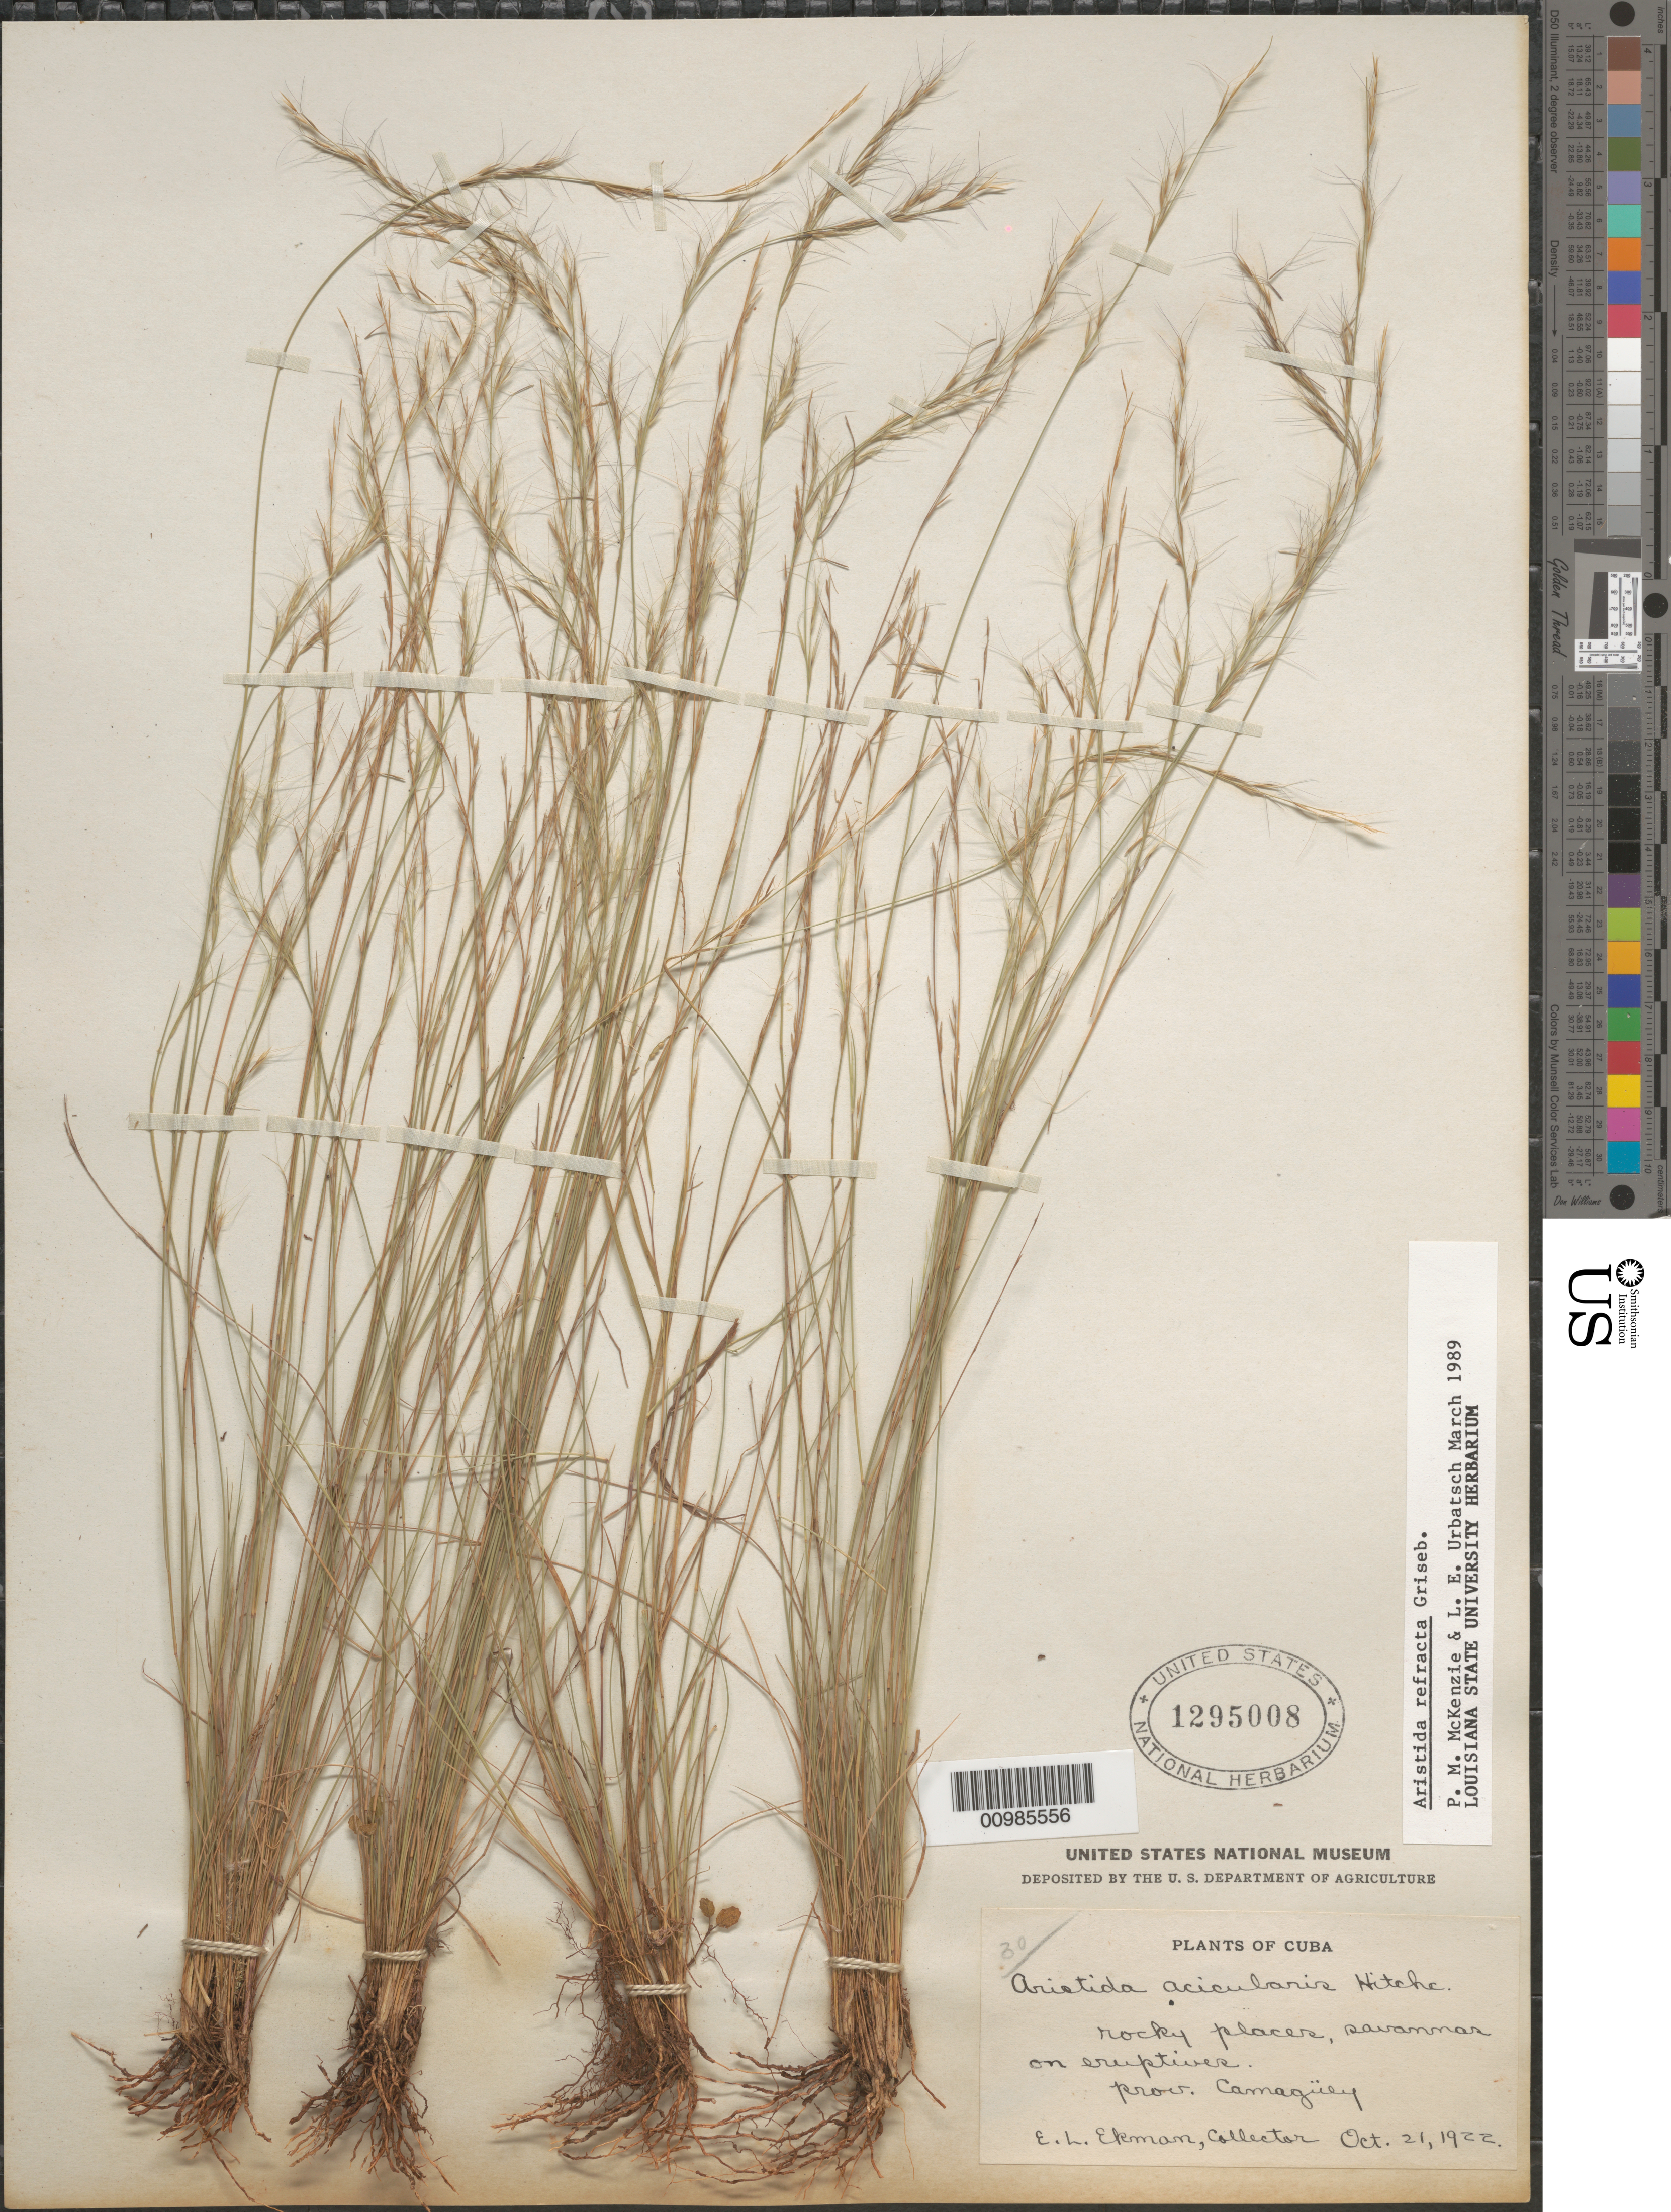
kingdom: Plantae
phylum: Tracheophyta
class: Liliopsida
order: Poales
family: Poaceae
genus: Aristida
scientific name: Aristida refracta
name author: Griseb.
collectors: E. L. Ekman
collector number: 30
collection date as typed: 21 Oct 1922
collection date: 1922-10-21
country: Cuba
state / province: Camagüey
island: Cuba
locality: Camagüey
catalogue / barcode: US 1295008